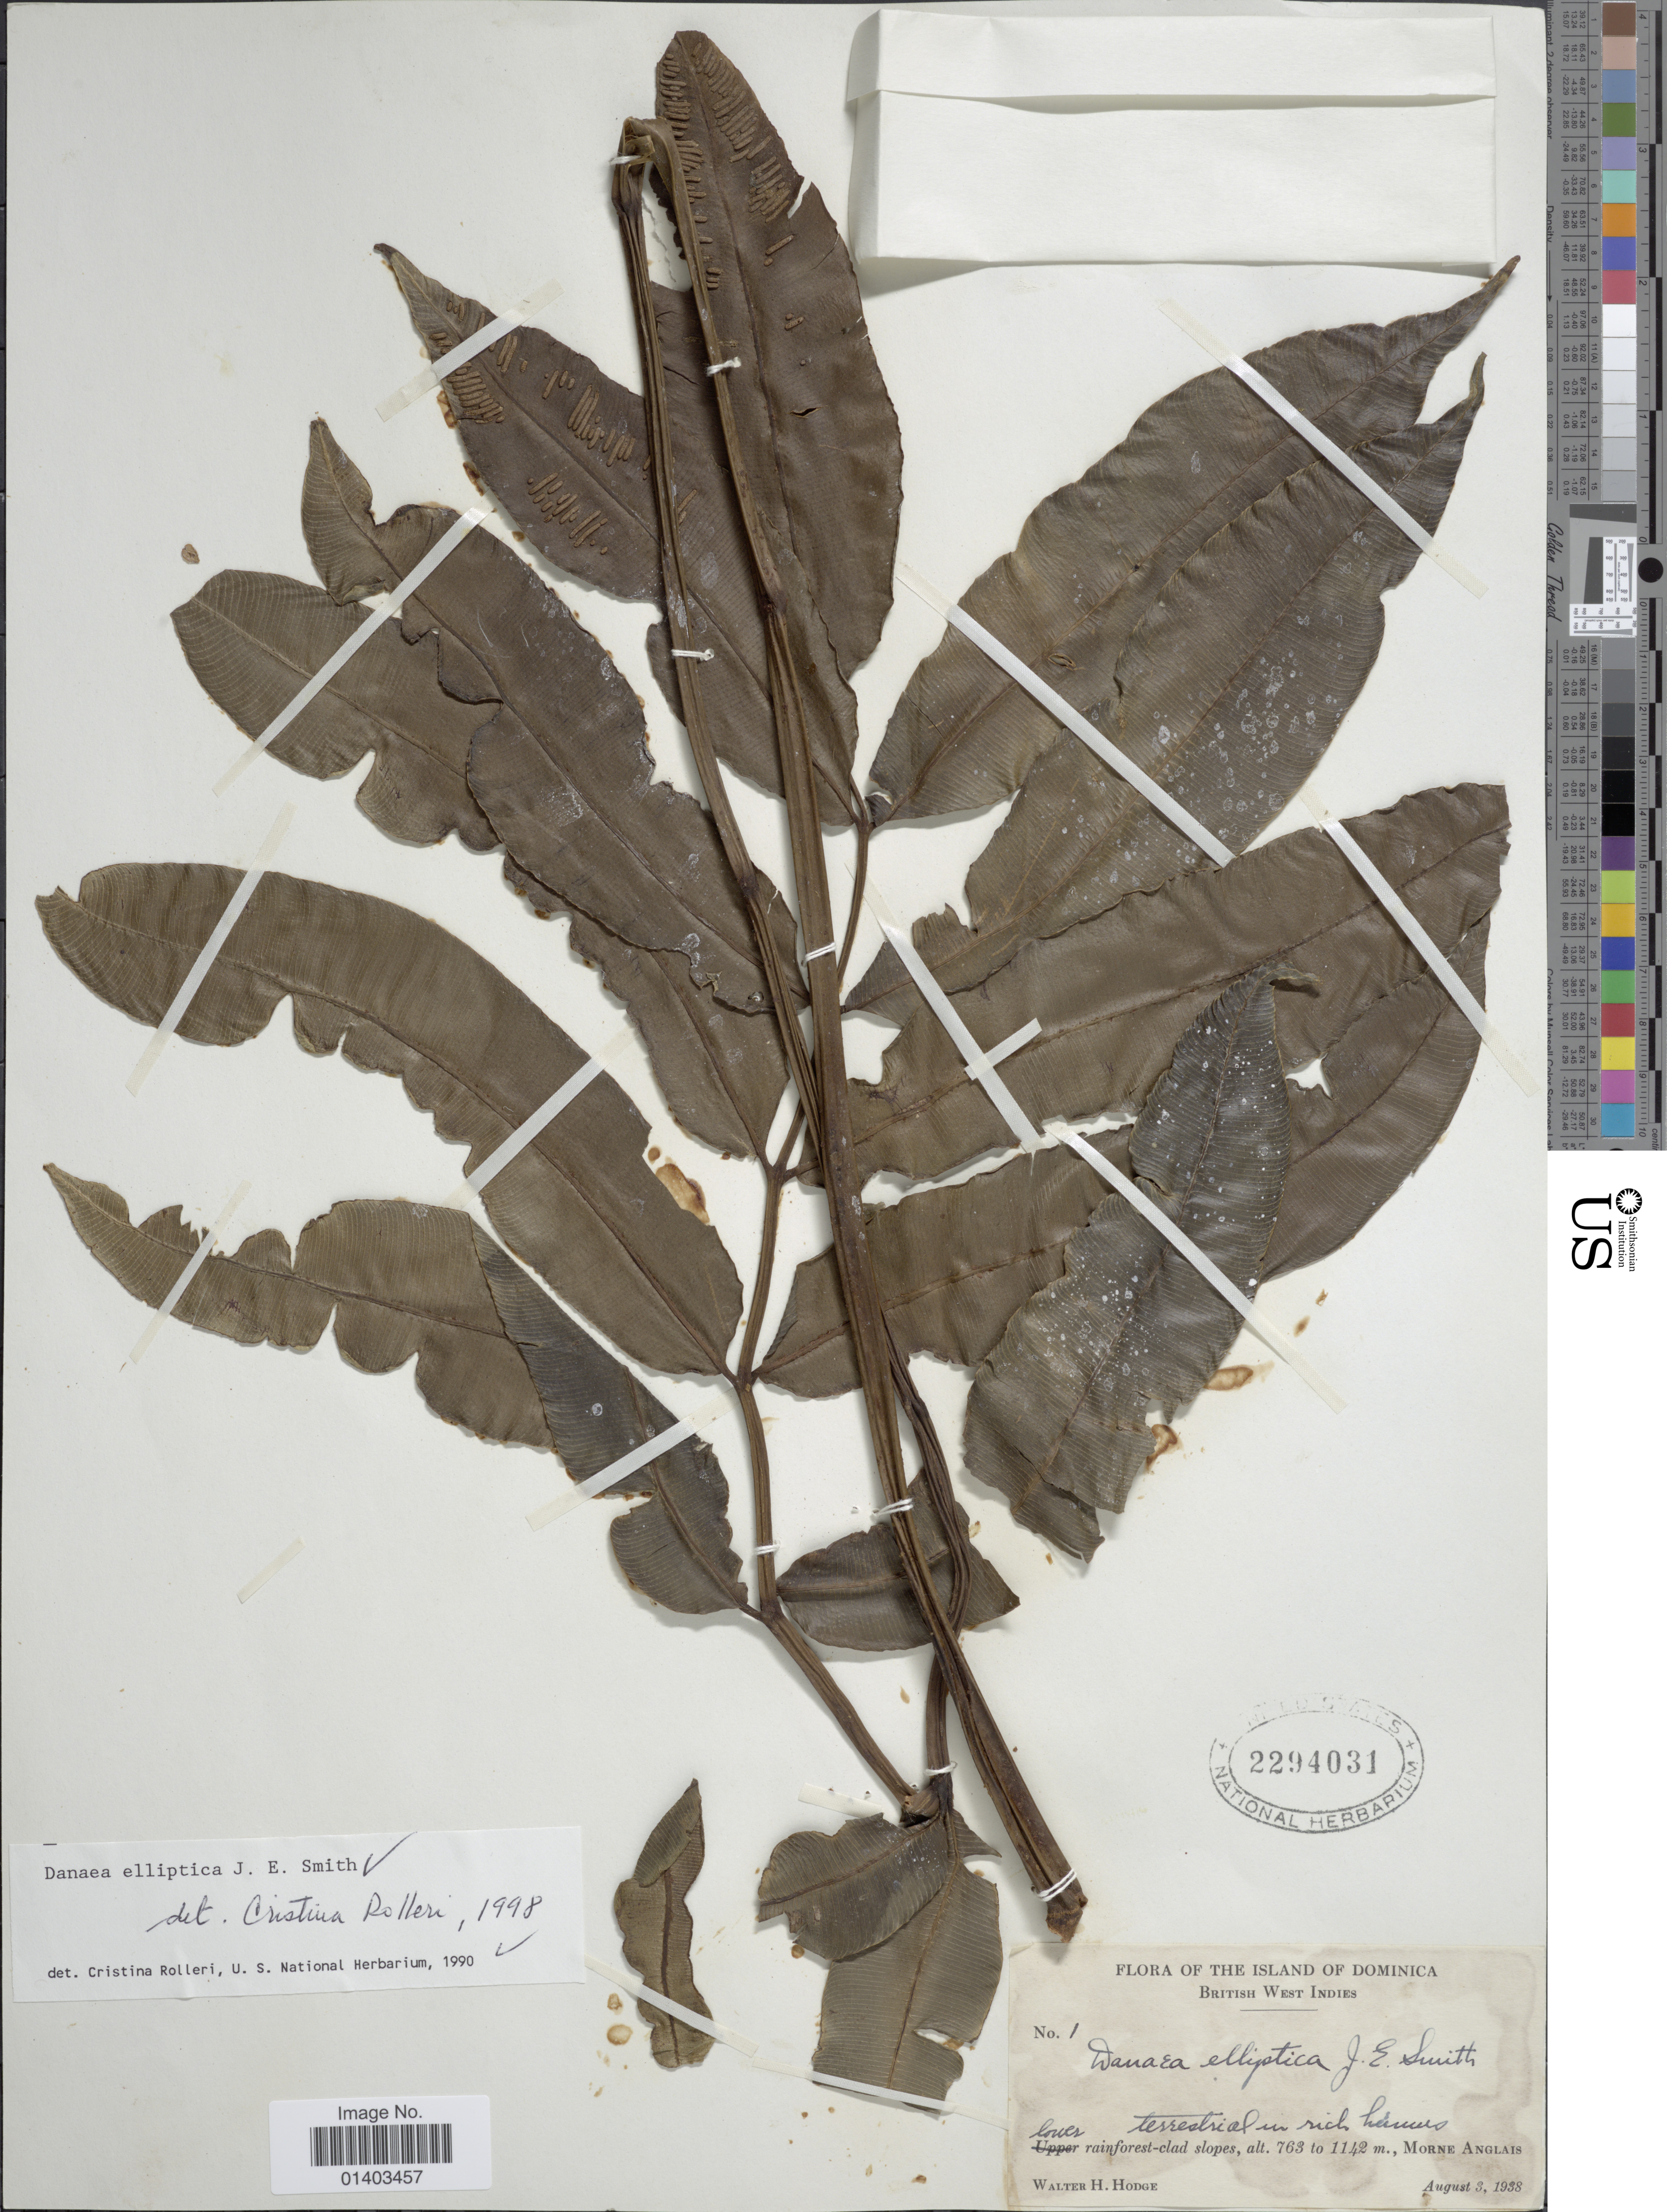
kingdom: Plantae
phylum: Tracheophyta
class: Polypodiopsida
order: Marattiales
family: Marattiaceae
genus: Danaea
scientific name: Danaea elliptica subsp. elliptica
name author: Sm.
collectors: W. Hodge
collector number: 1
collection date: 1938-08-03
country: Dominica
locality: The Island of Dominica, British West Indies, Morne Anglias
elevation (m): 763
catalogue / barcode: US 2294031